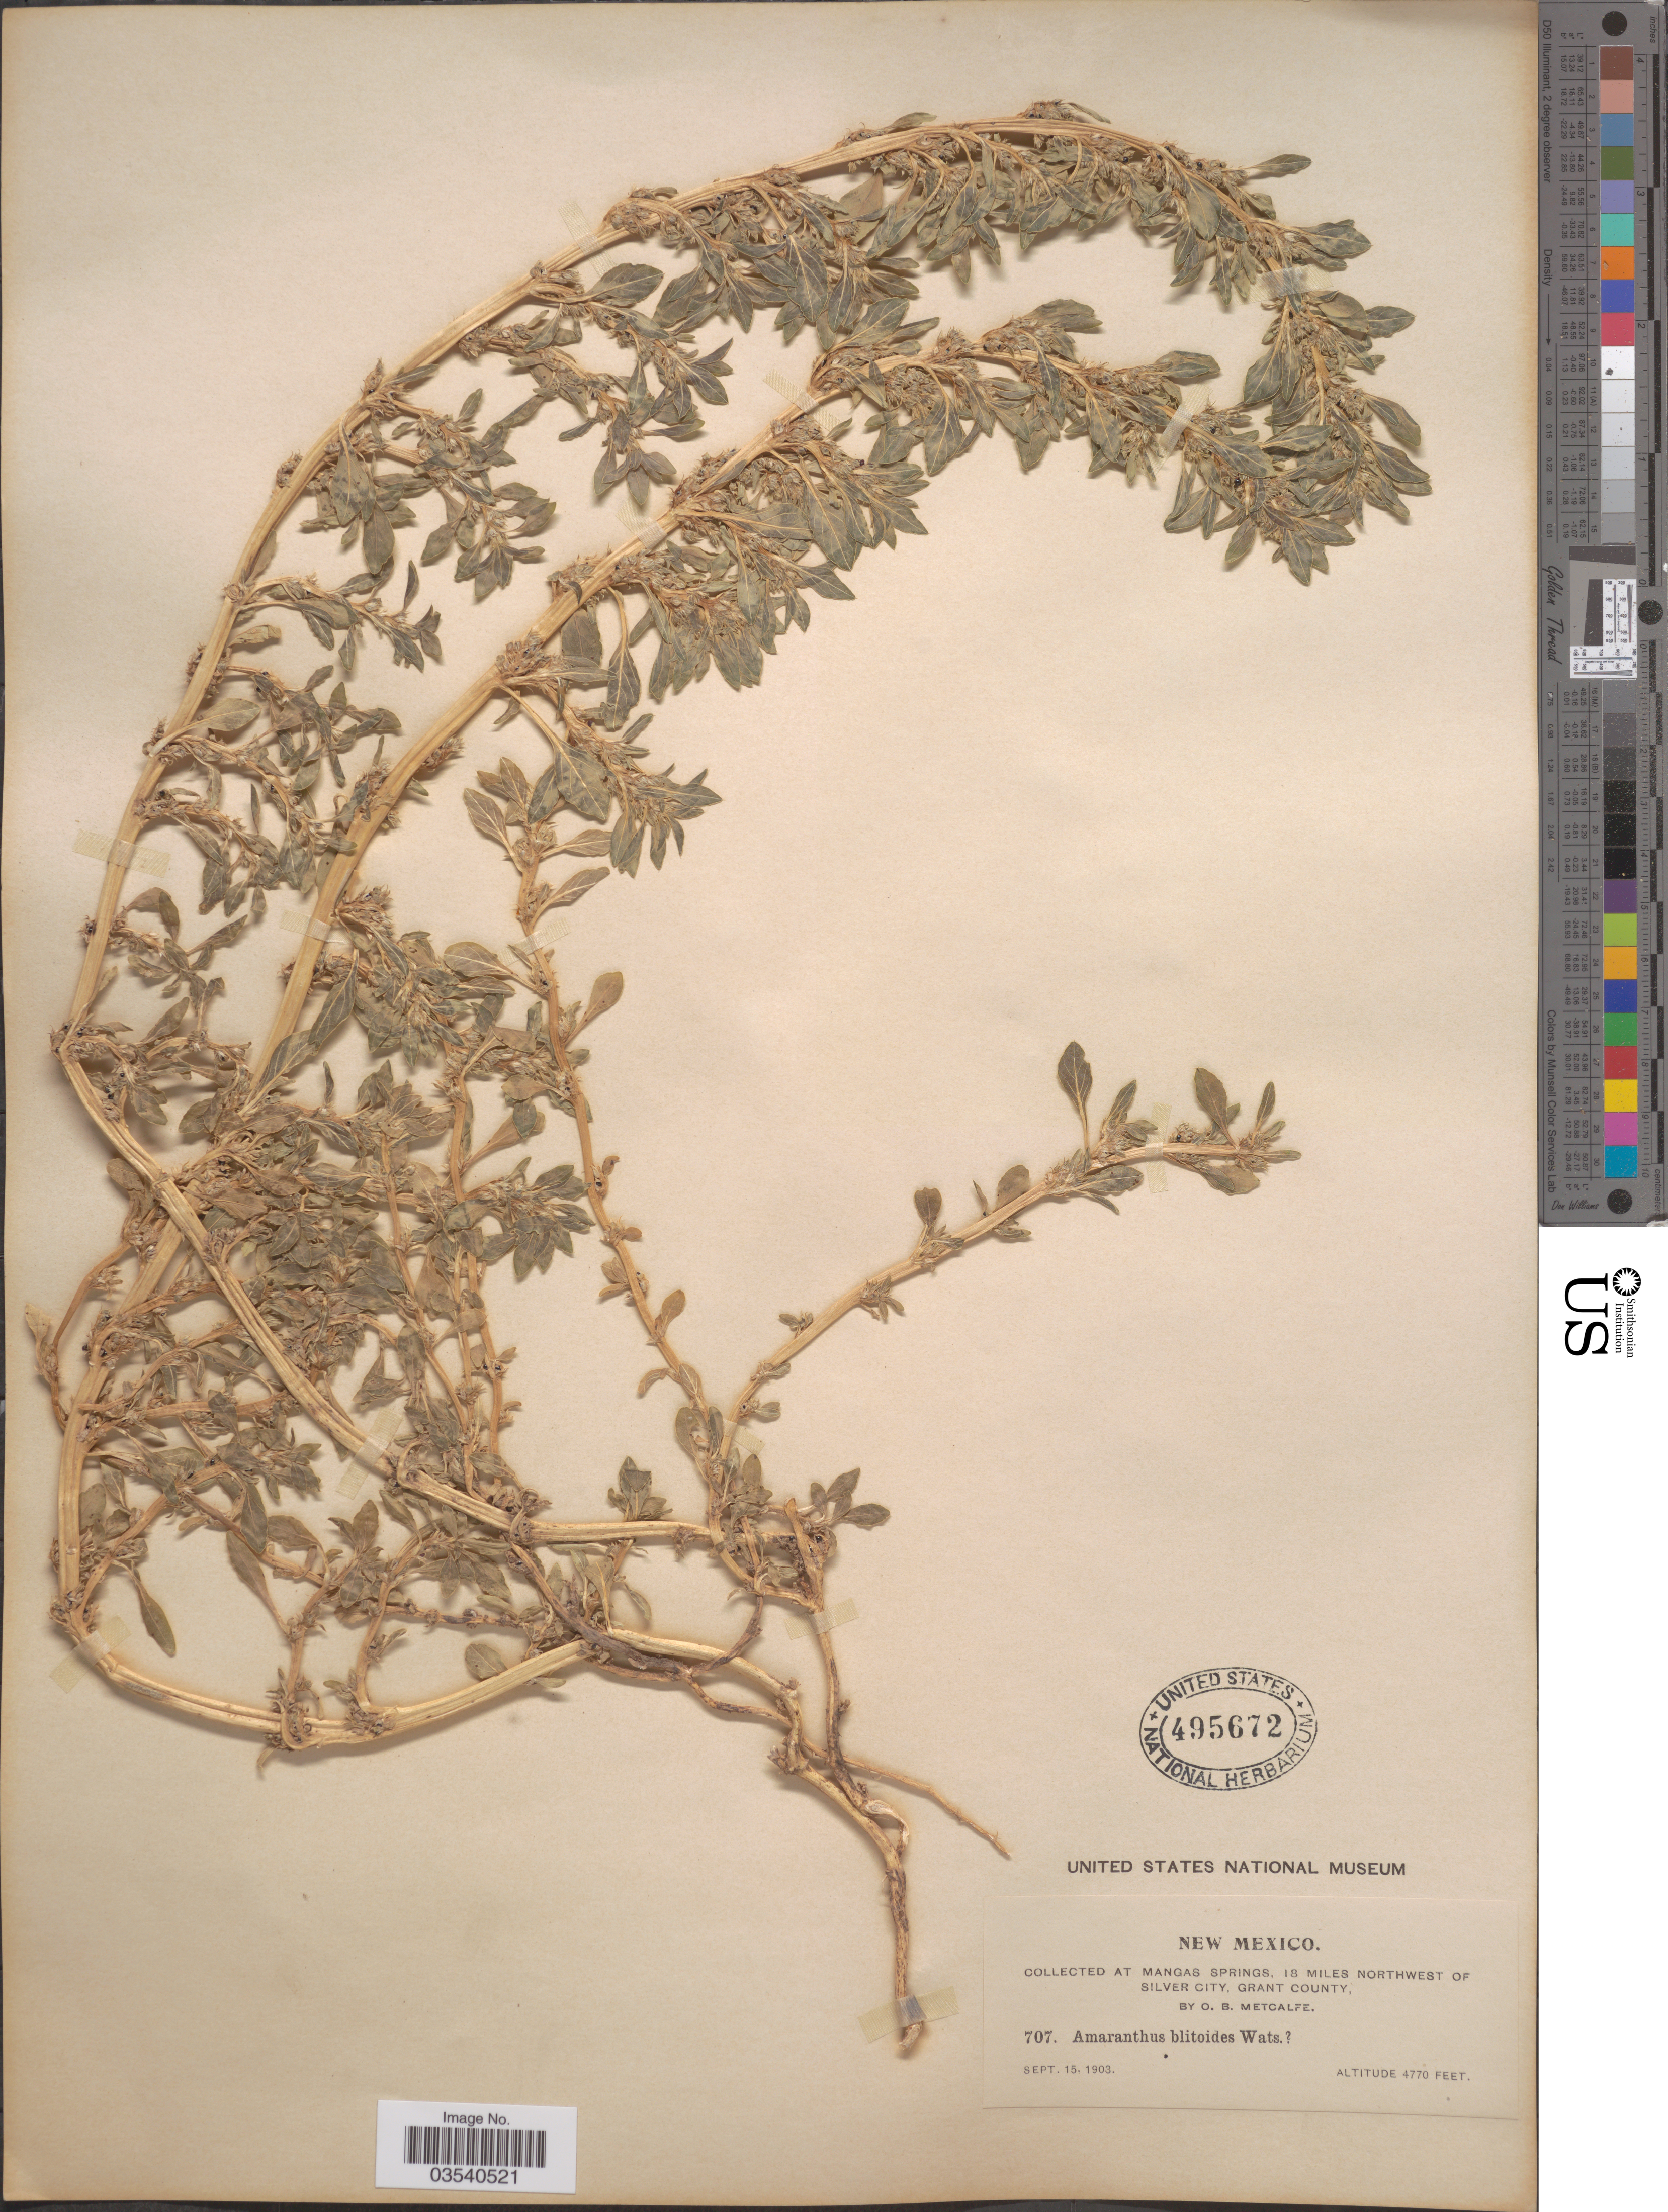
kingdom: Plantae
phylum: Tracheophyta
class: Magnoliopsida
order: Caryophyllales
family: Amaranthaceae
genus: Amaranthus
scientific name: Amaranthus graecizans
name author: L.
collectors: O. B. Metcalfe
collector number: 707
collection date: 1903-09-15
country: United States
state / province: New Mexico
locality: Mangas Springs, 18 miles Northwest of Silver City, Grant County.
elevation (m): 1454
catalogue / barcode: US 495672